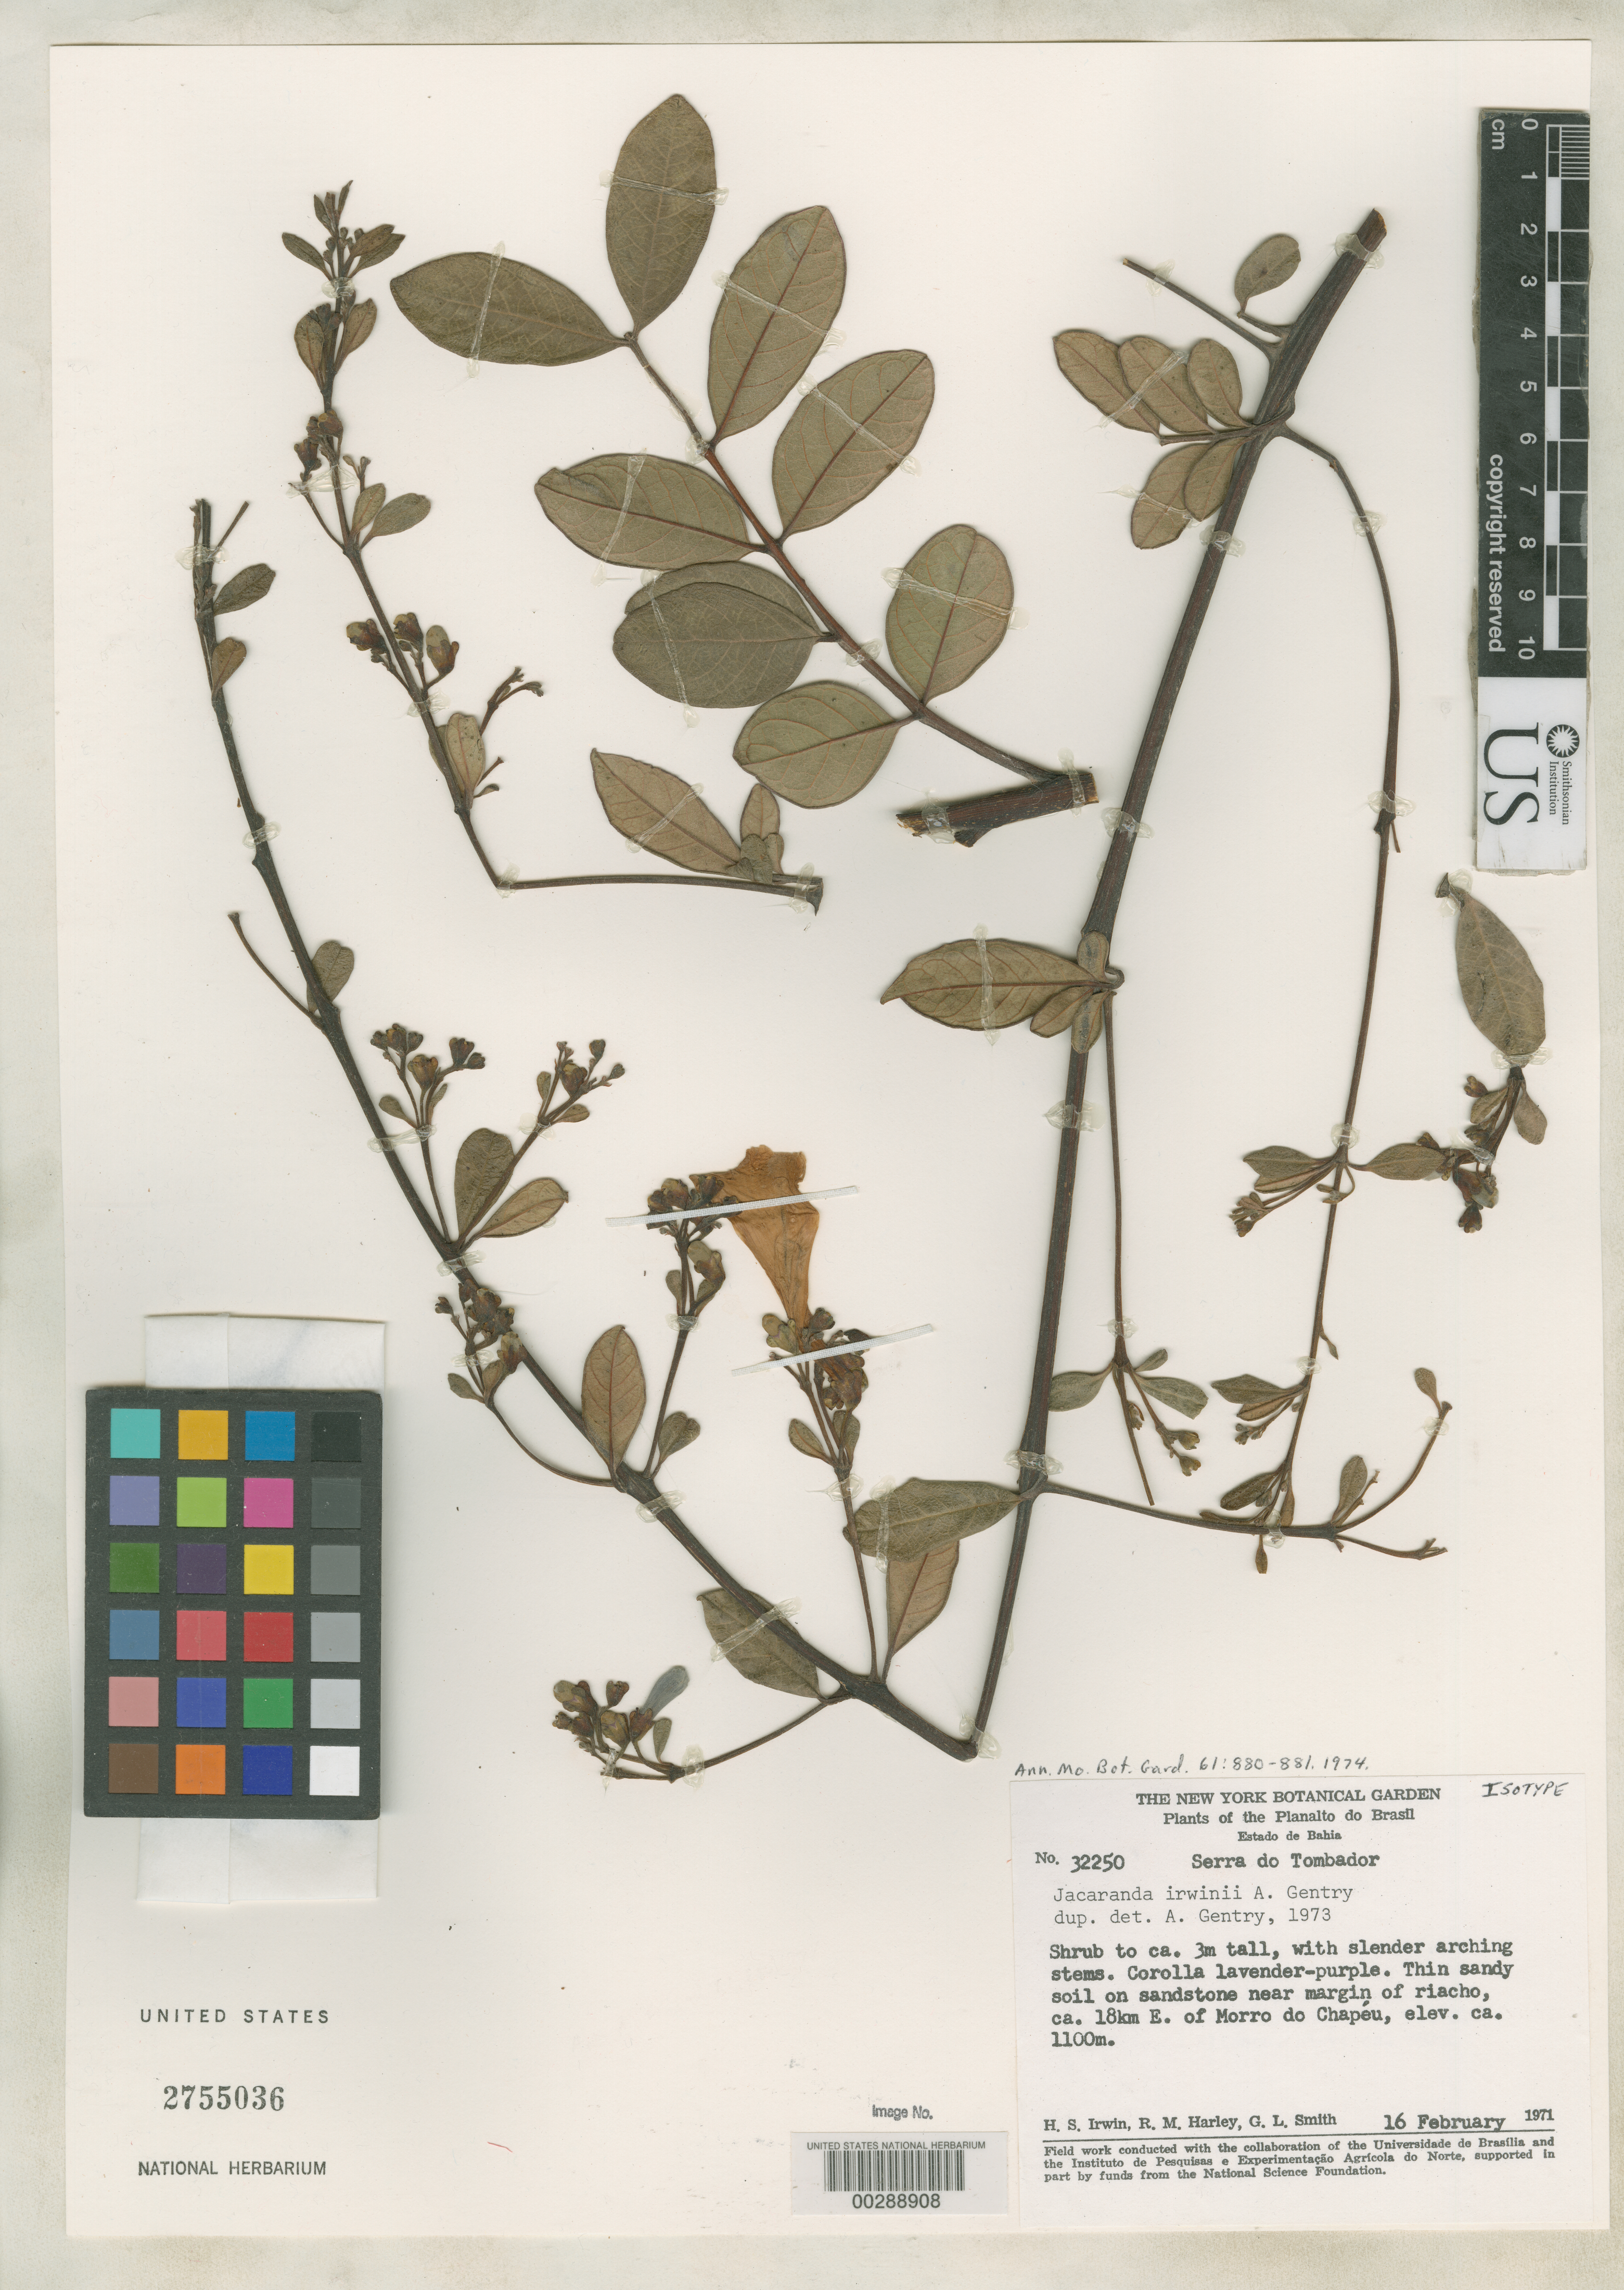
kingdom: Plantae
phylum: Tracheophyta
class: Magnoliopsida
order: Lamiales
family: Bignoniaceae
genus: Jacaranda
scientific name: Jacaranda irwinii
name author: A.H. Gentry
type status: Isotype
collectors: H. Irwin, R. M. Harley & G. L. Smith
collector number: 32250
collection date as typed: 16 Feb 1971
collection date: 1971-02-16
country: Brazil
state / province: Bahia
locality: Serra do Tombador, ca. 18km E of Morro do Chapeu, near margin of Riacho.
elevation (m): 1100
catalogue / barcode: US 2755036